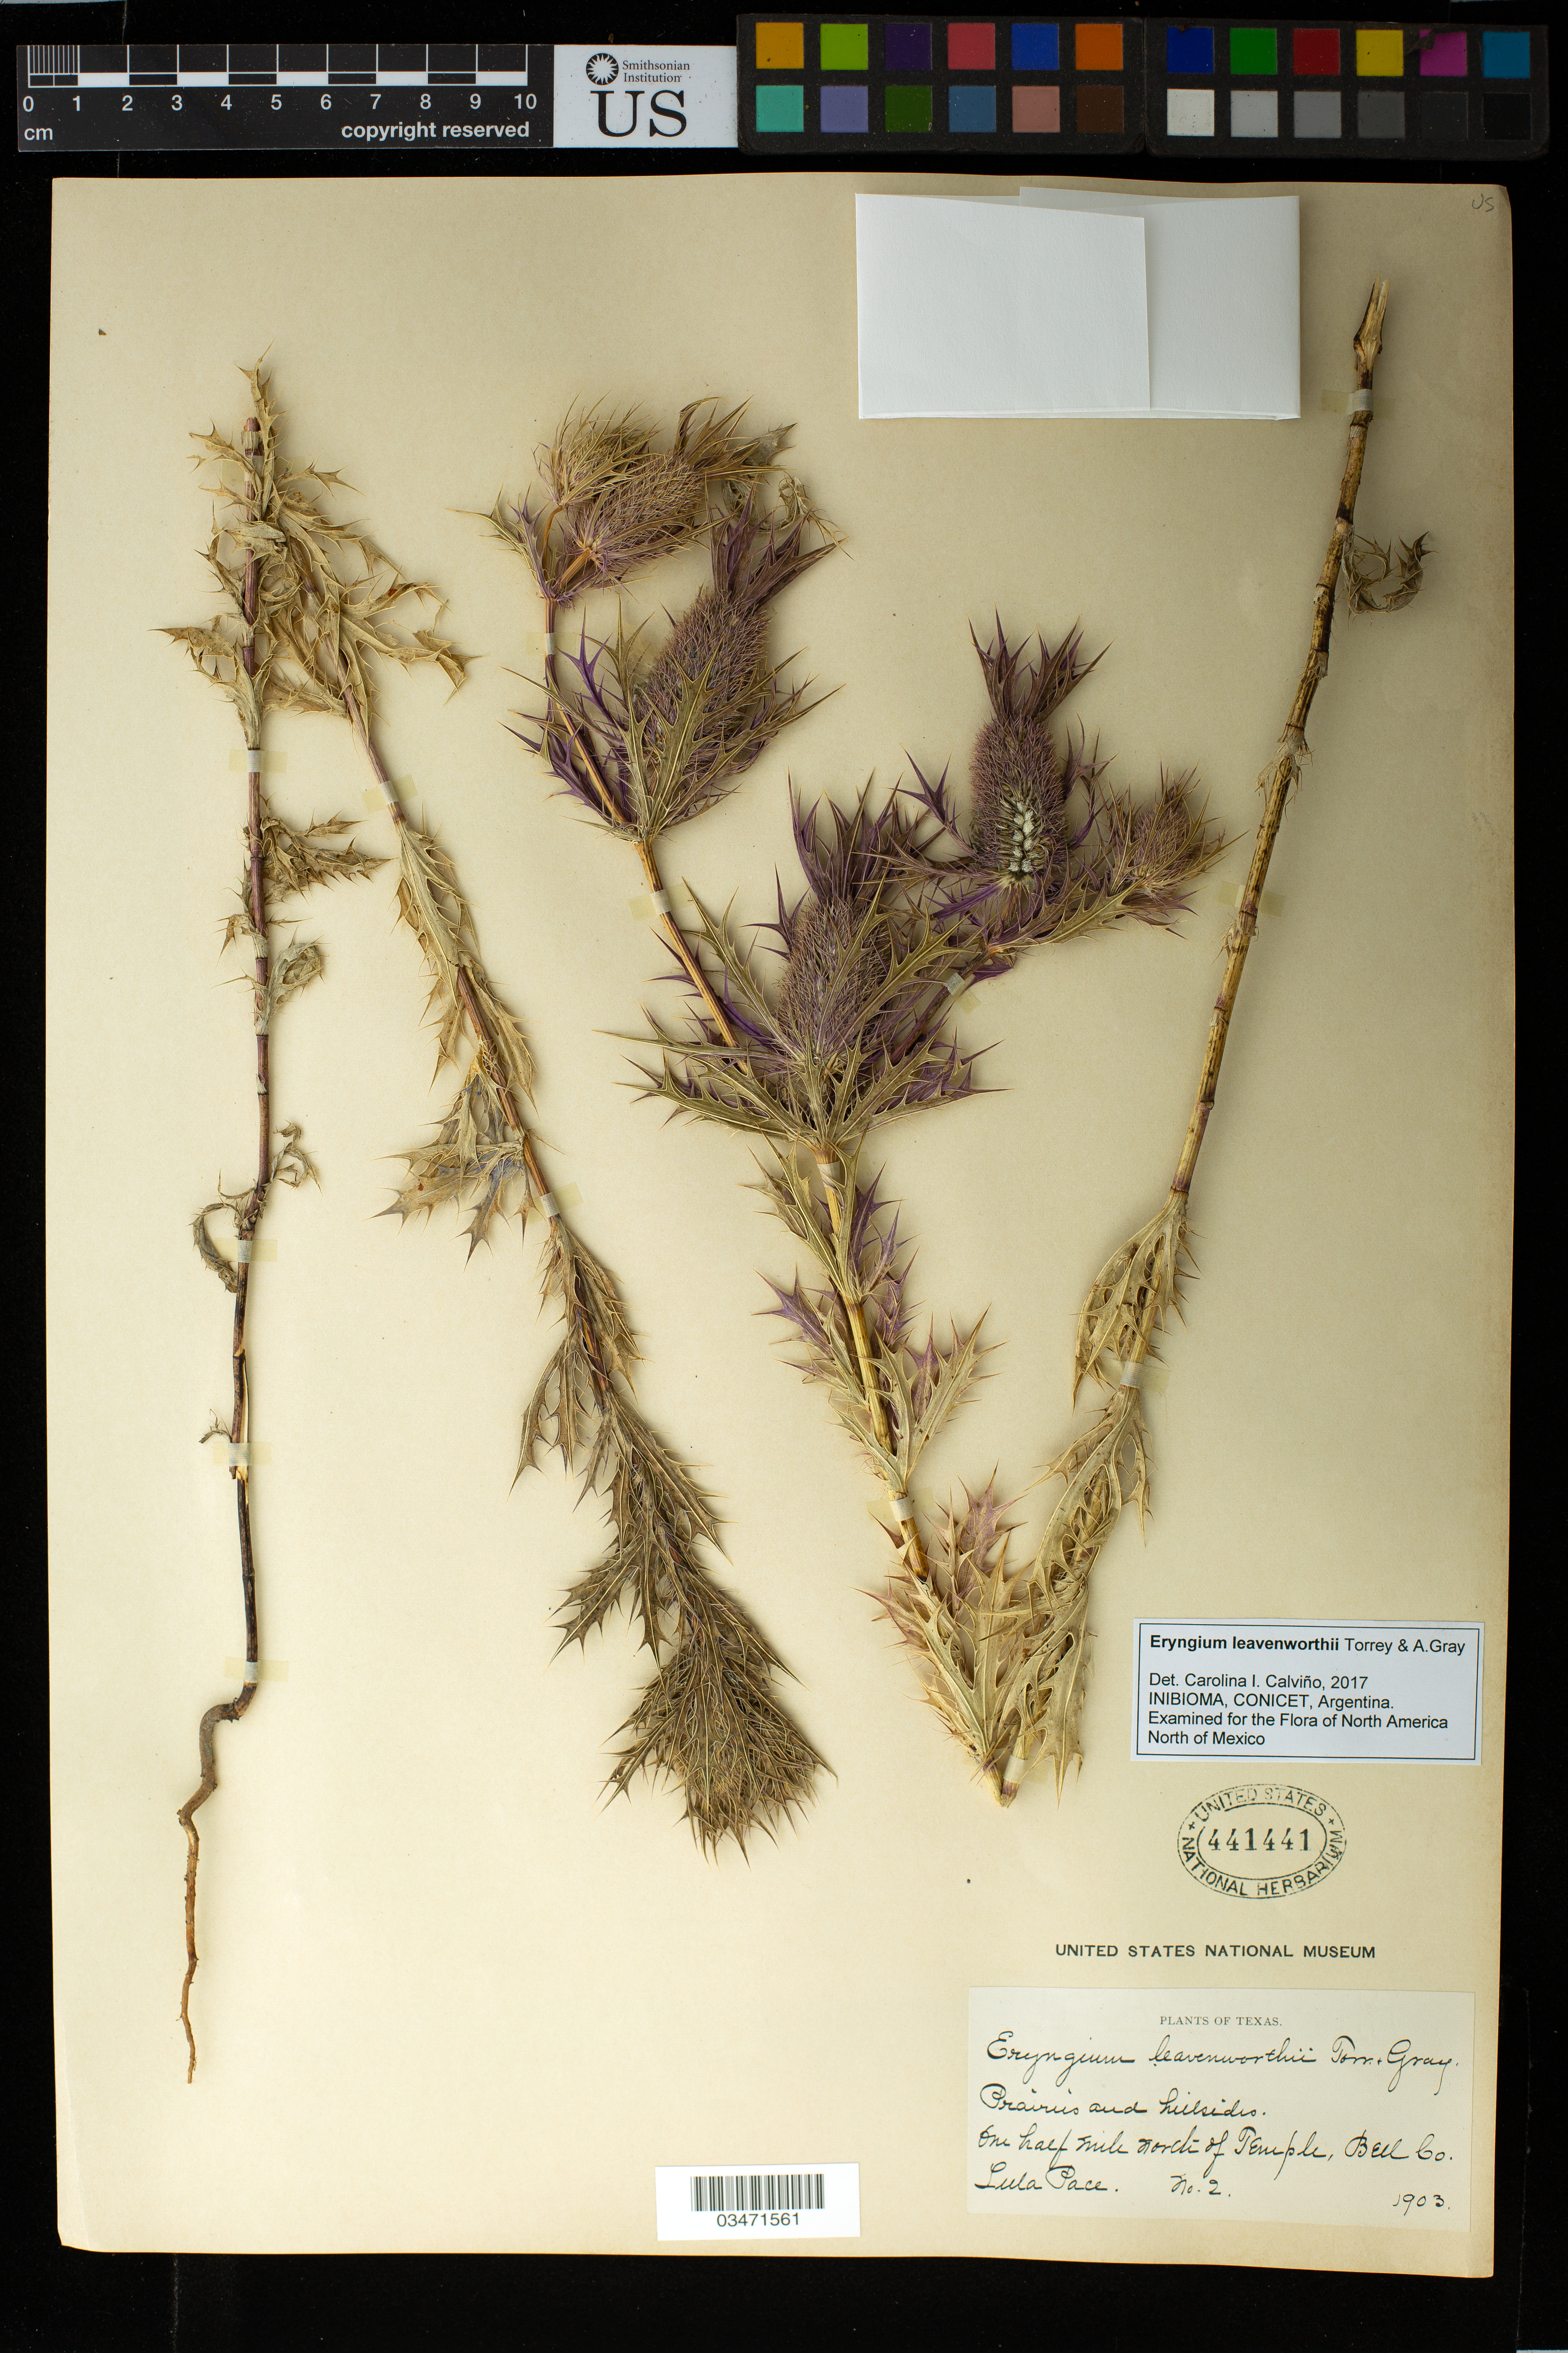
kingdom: Plantae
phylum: Tracheophyta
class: Magnoliopsida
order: Apiales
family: Apiaceae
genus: Eryngium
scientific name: Eryngium leavenworthii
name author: Torr. & A. Gray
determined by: Calviño, C. I.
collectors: L. Pace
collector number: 2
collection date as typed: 1903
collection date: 1903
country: United States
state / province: Texas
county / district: Bell County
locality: Temple, one half mile north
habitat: Prairies and hillsides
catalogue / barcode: US 441441